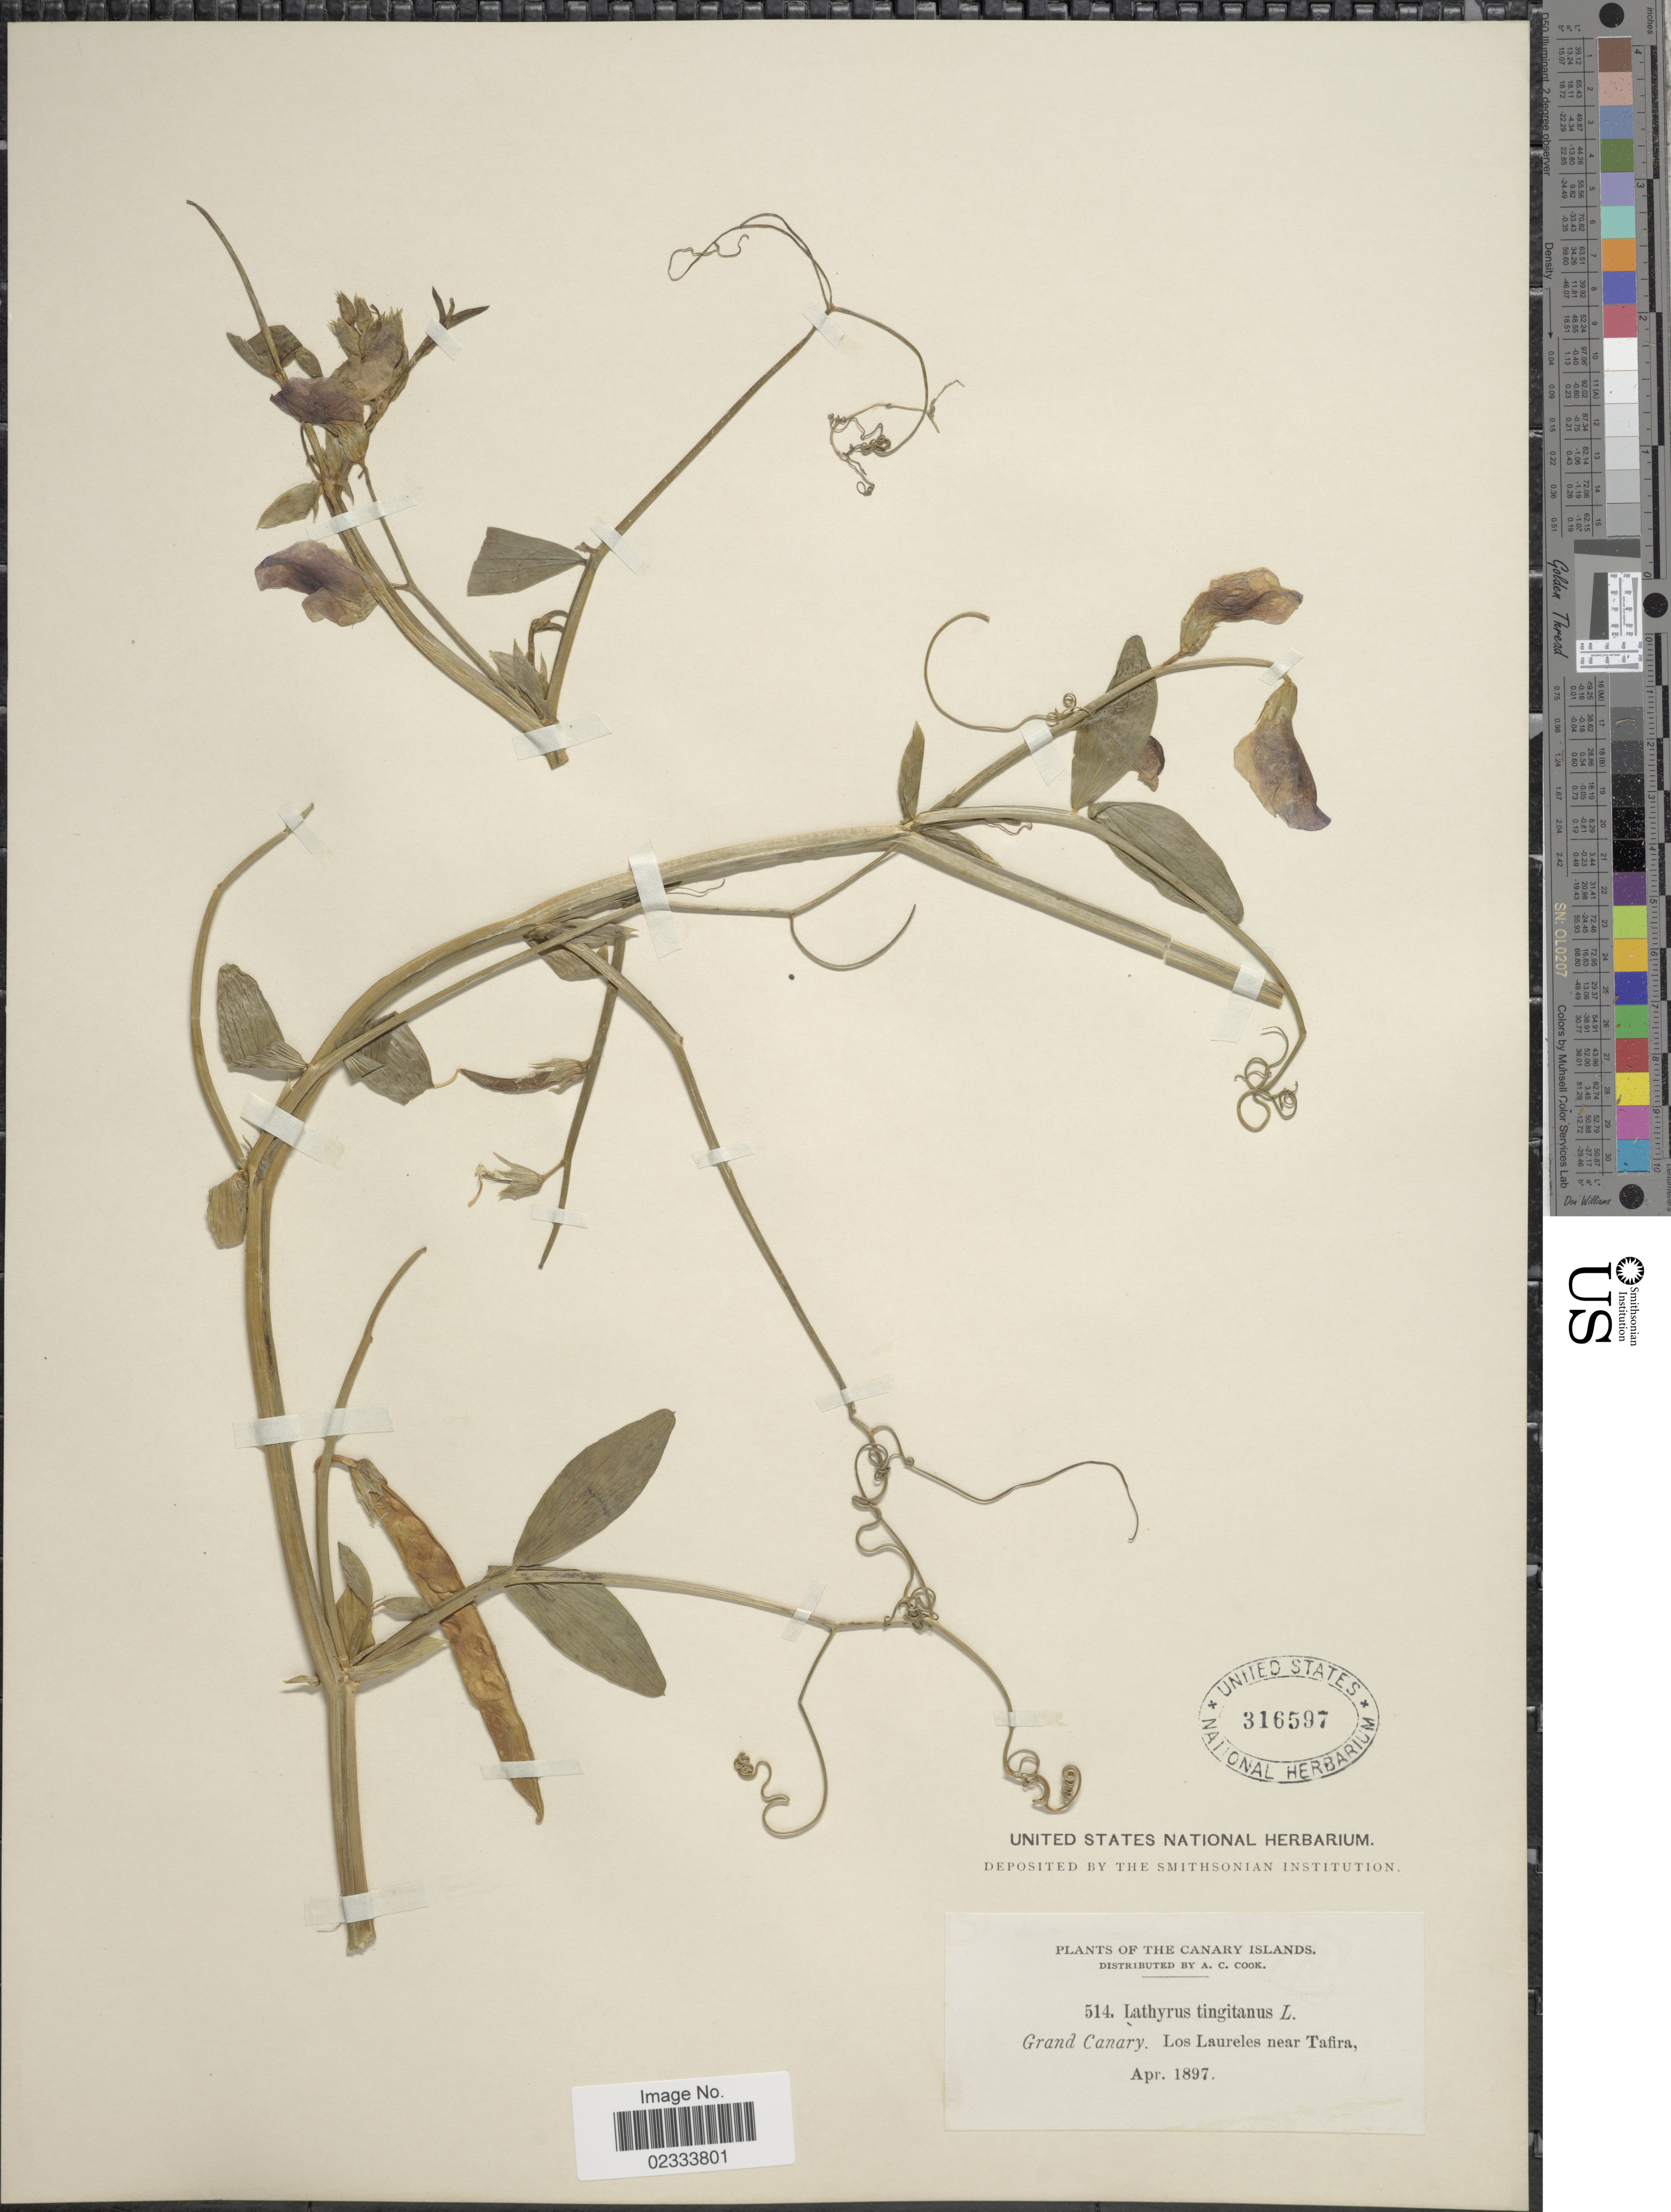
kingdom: Plantae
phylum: Tracheophyta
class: Magnoliopsida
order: Fabales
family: Fabaceae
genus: Lathyrus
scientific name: Lathyrus tingitanus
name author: L.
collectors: Alice C. Cook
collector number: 514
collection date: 1897-04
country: Spain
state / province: Canarias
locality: Canary Island, Grand Canary, Los Laureles near Tafira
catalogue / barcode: US 316597